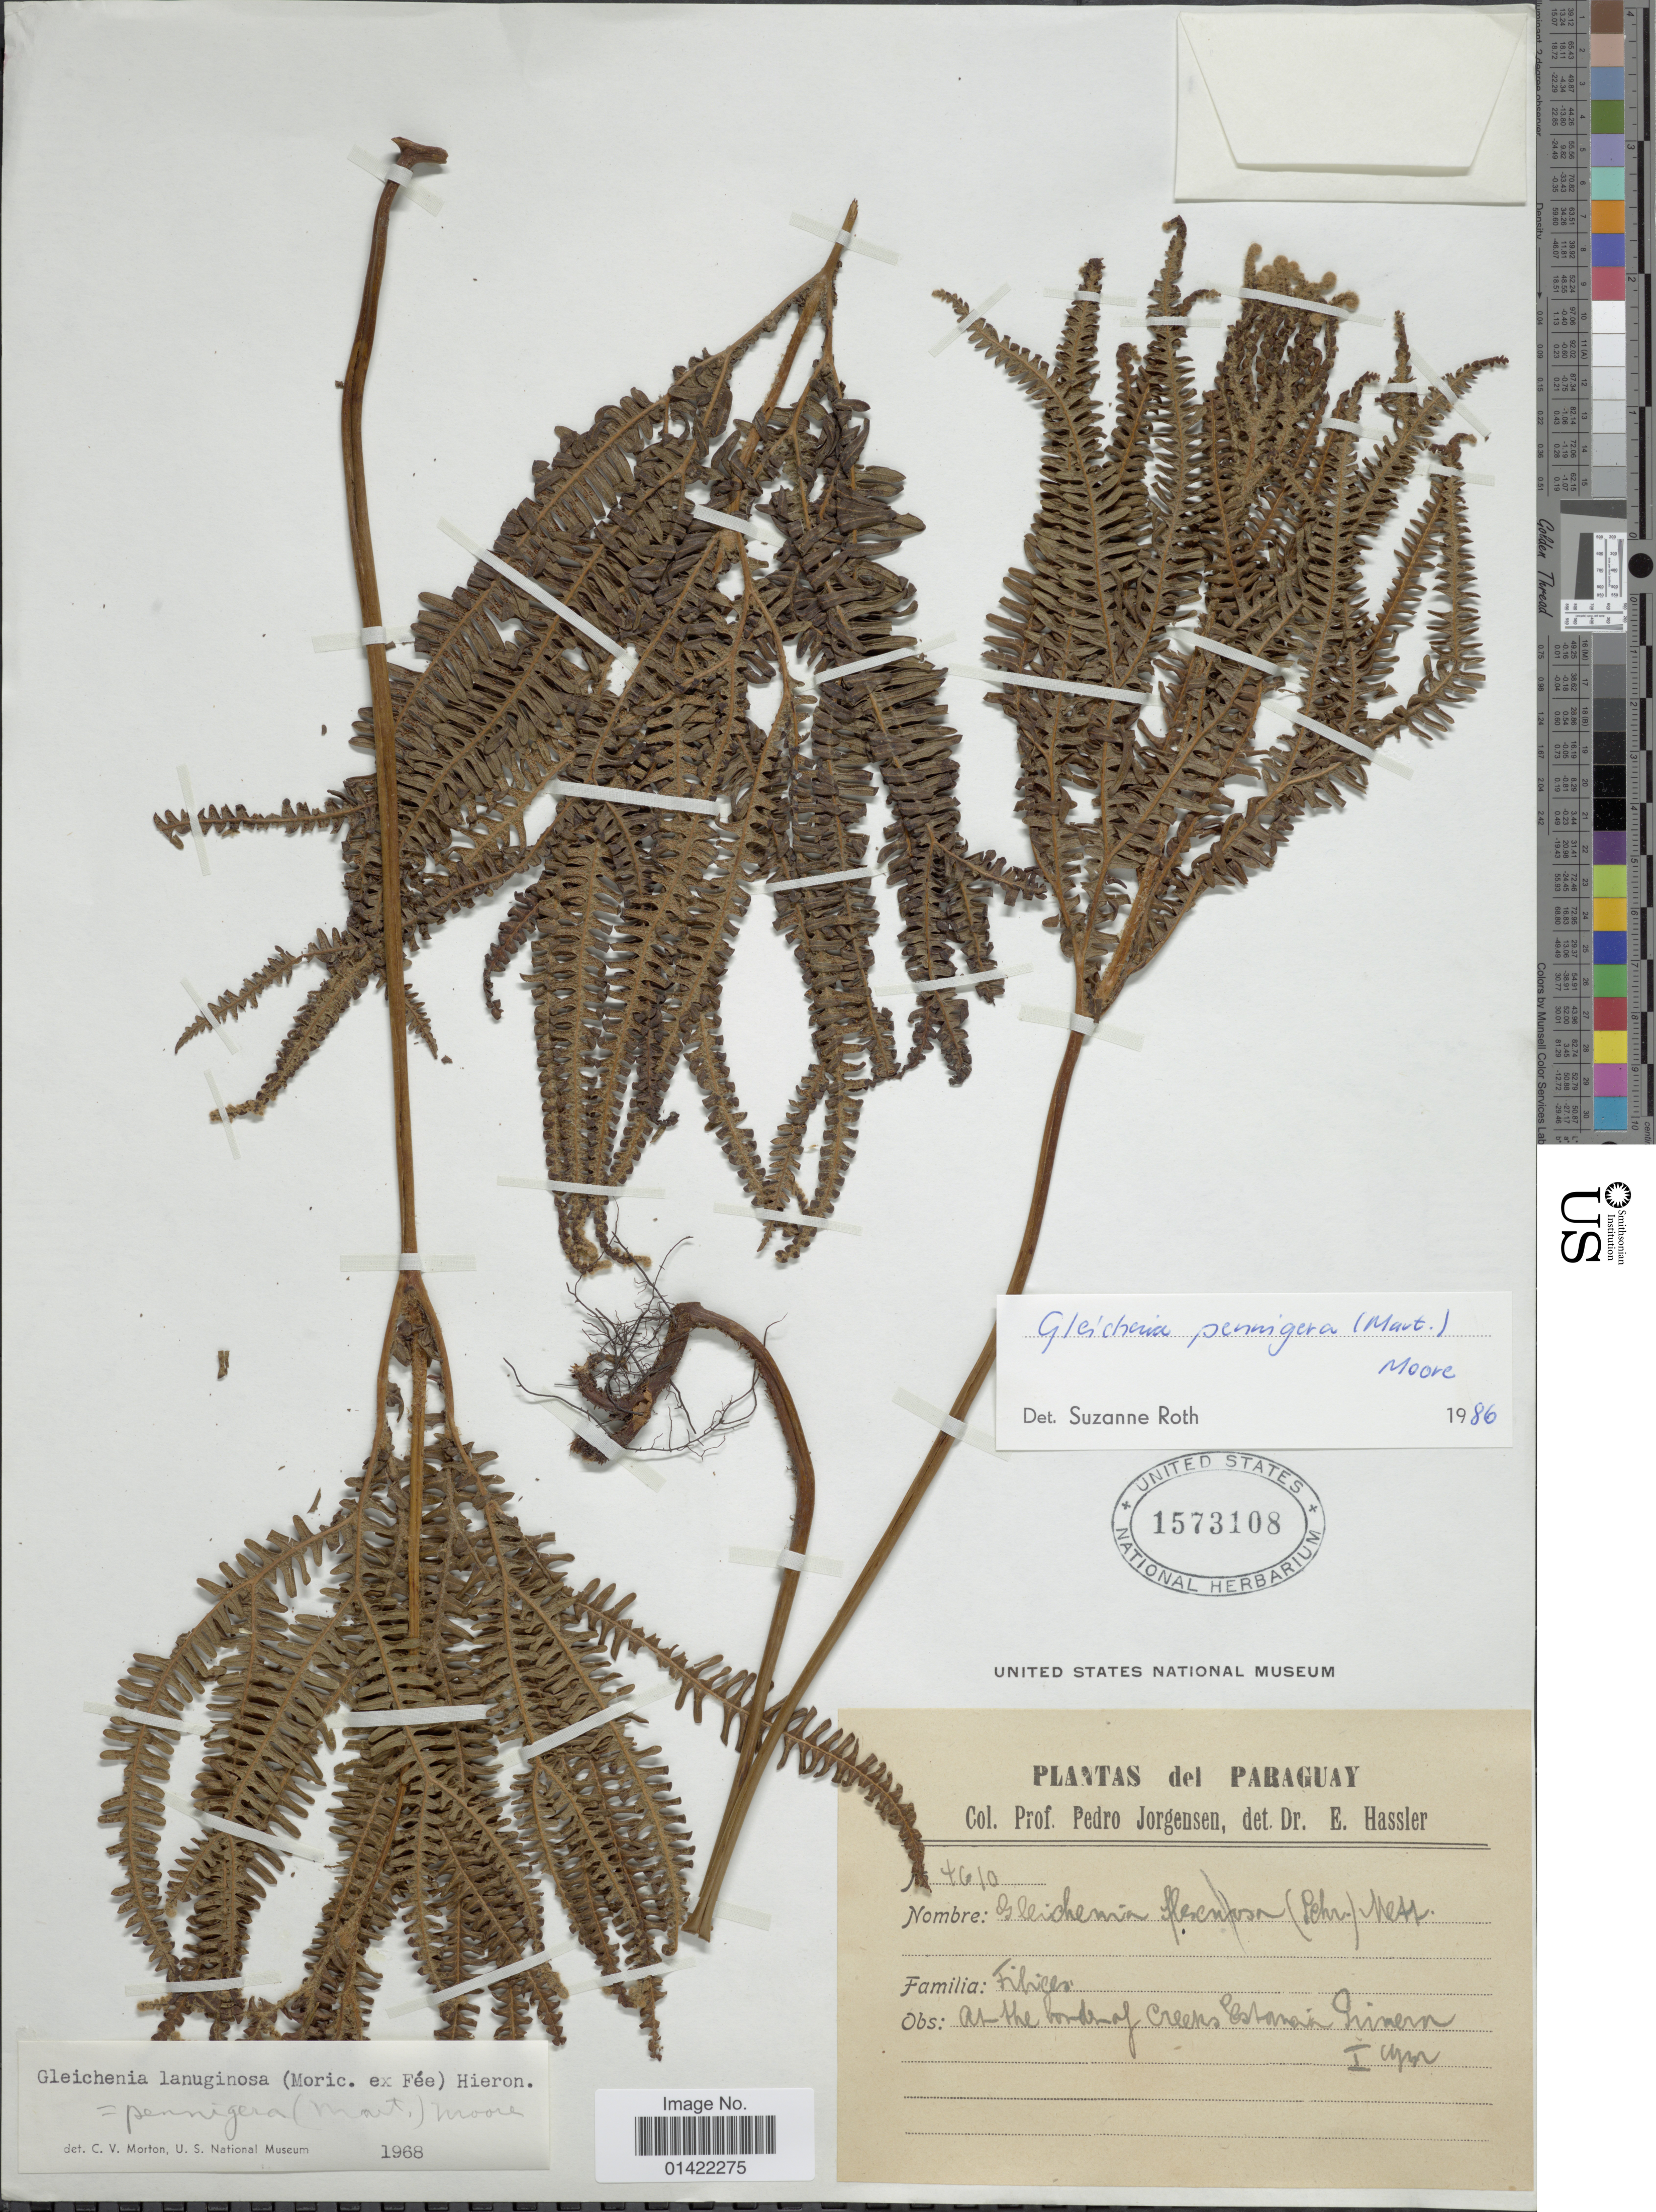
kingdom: Plantae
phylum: Tracheophyta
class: Polypodiopsida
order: Gleicheniales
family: Gleicheniaceae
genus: Sticherus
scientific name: Sticherus lanuginosus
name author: (Fée) Nakai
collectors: P. Jörgensen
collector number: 4610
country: Paraguay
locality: At the border of creeks Estancia Pinera [interpreted]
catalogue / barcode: US 1573108